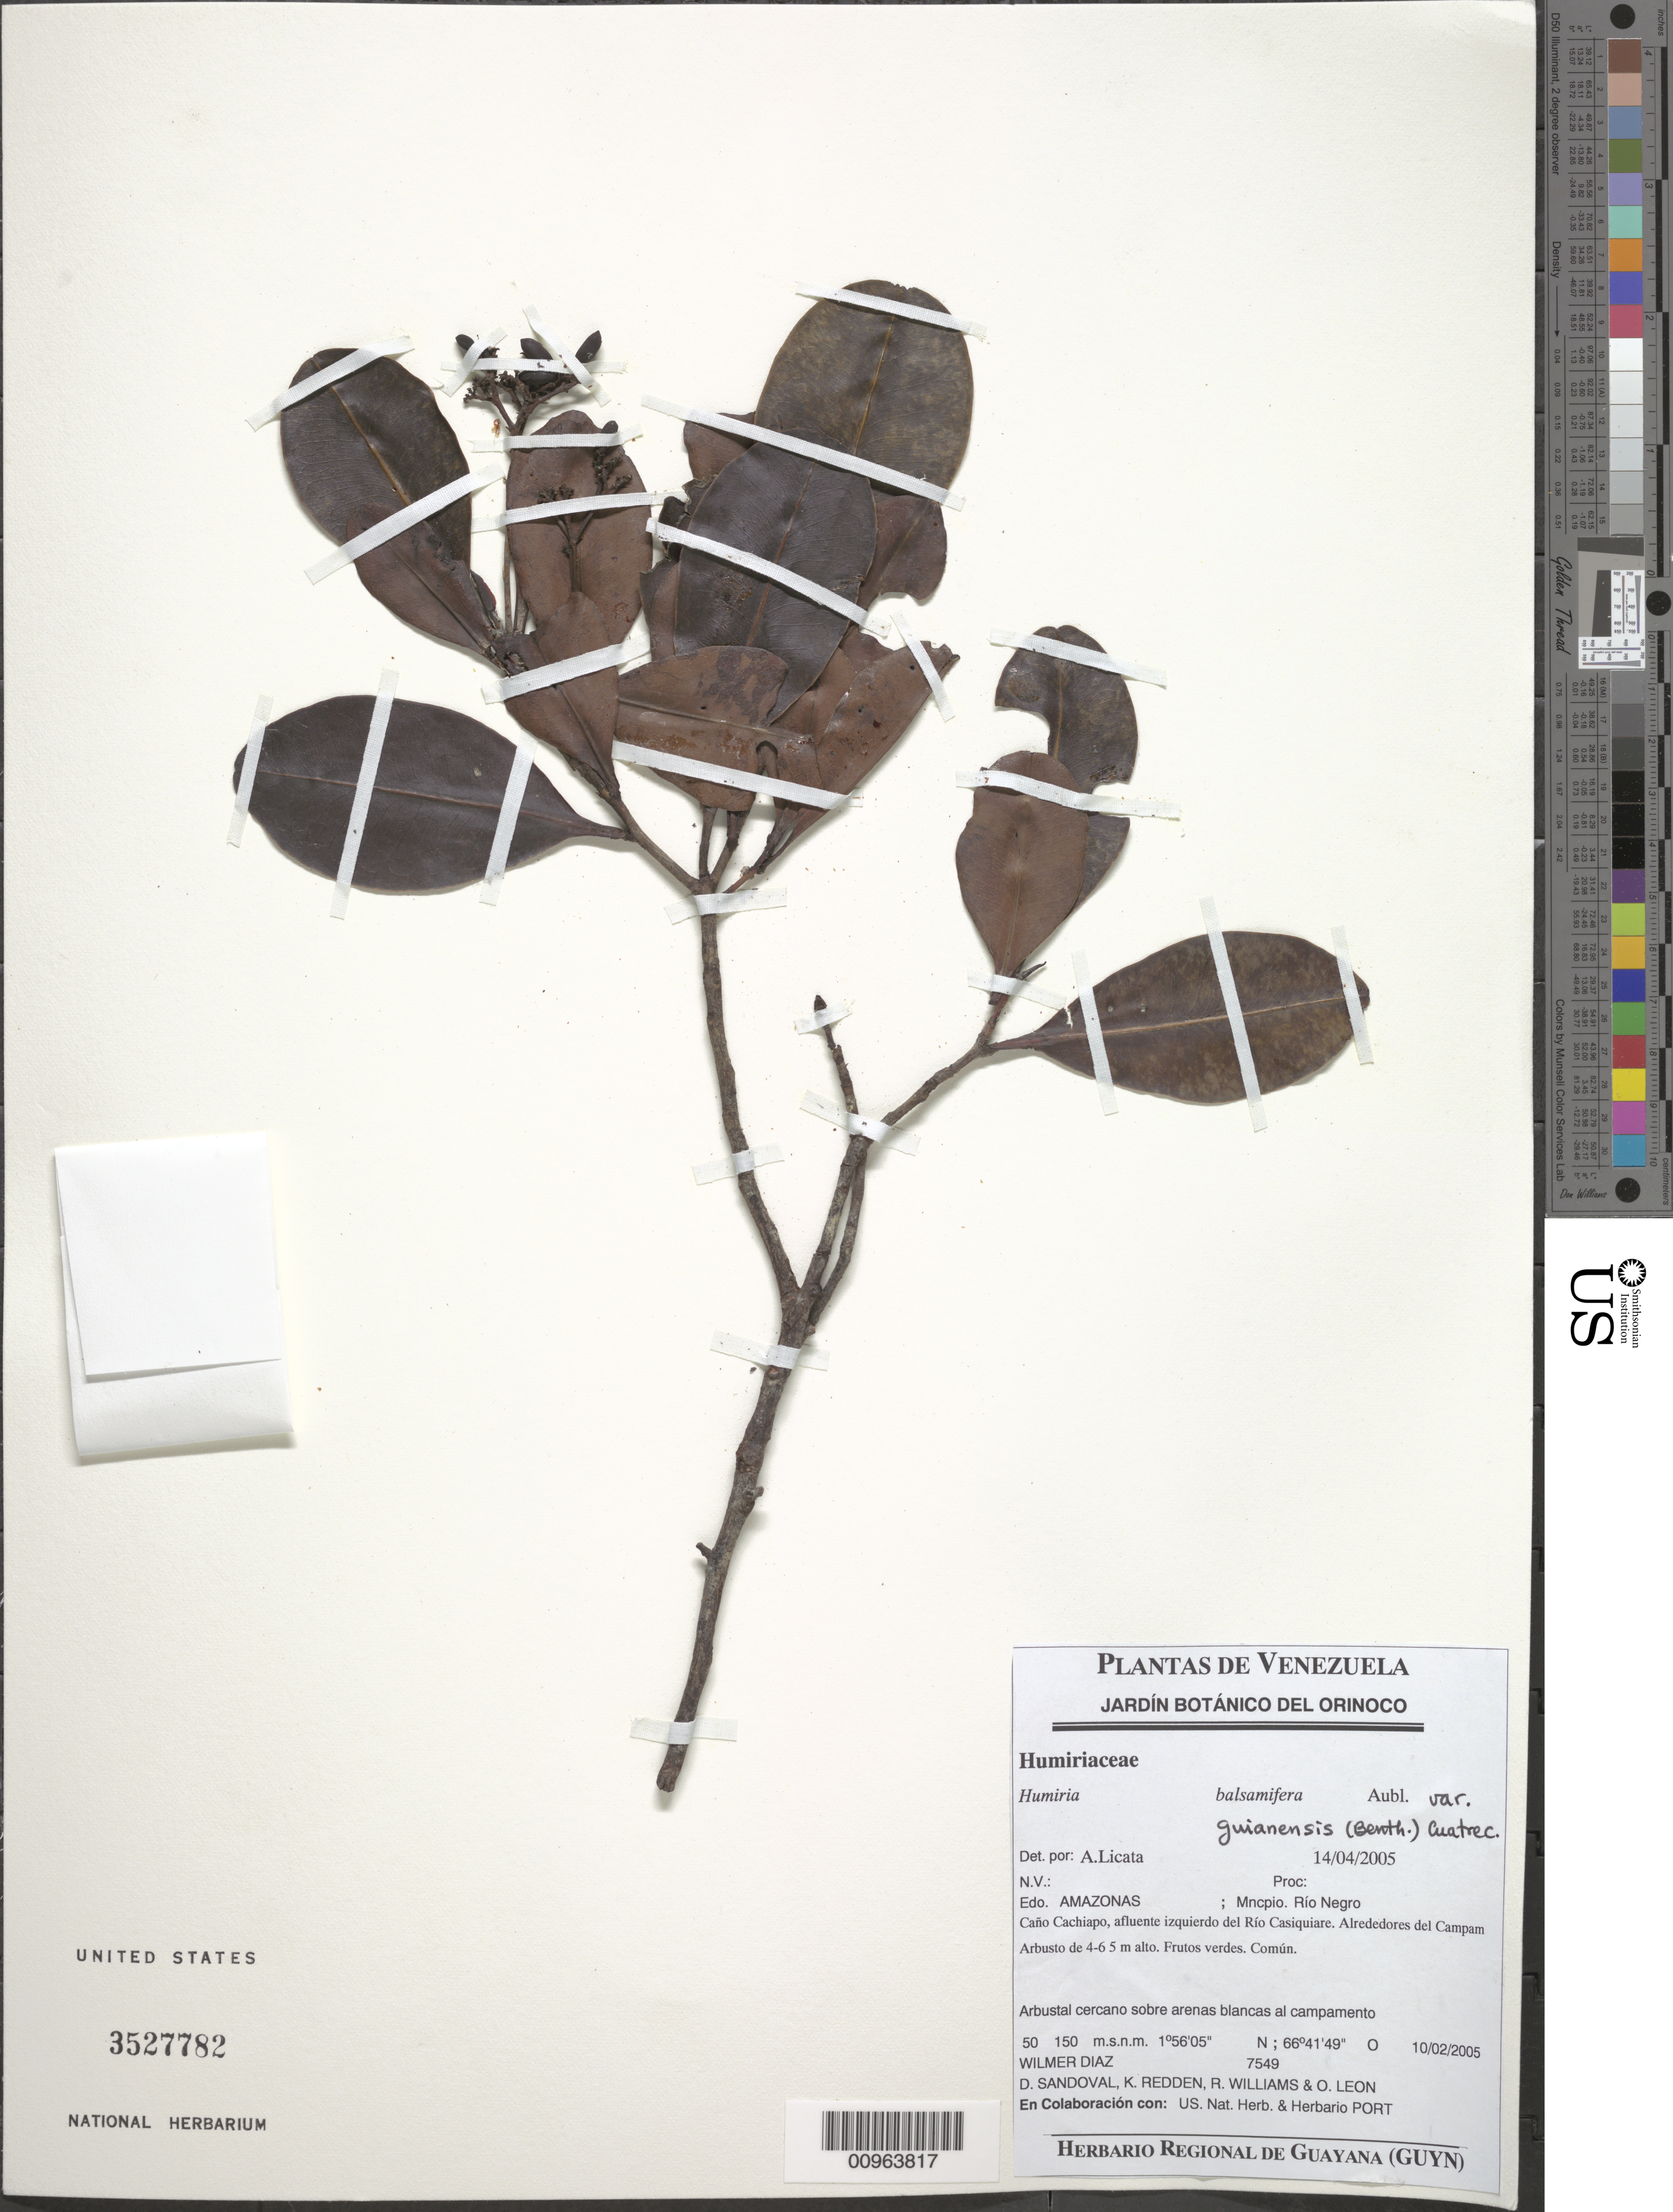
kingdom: Plantae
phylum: Tracheophyta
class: Magnoliopsida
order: Malpighiales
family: Humiriaceae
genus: Humiria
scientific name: Humiria balsamifera var. guianensis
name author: (Benth.) Cuatrec.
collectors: W. Díaz P., D. Sandoval, K. M. Redden, R. Williams & O. León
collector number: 7549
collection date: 2005-04-14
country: Venezuela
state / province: Amazonas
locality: Mncpio. Río Negro. Caño Cachiapo, afluente izquierdo del Río Casiquiare. Alrededores del Campam.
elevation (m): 50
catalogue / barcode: US 3527782